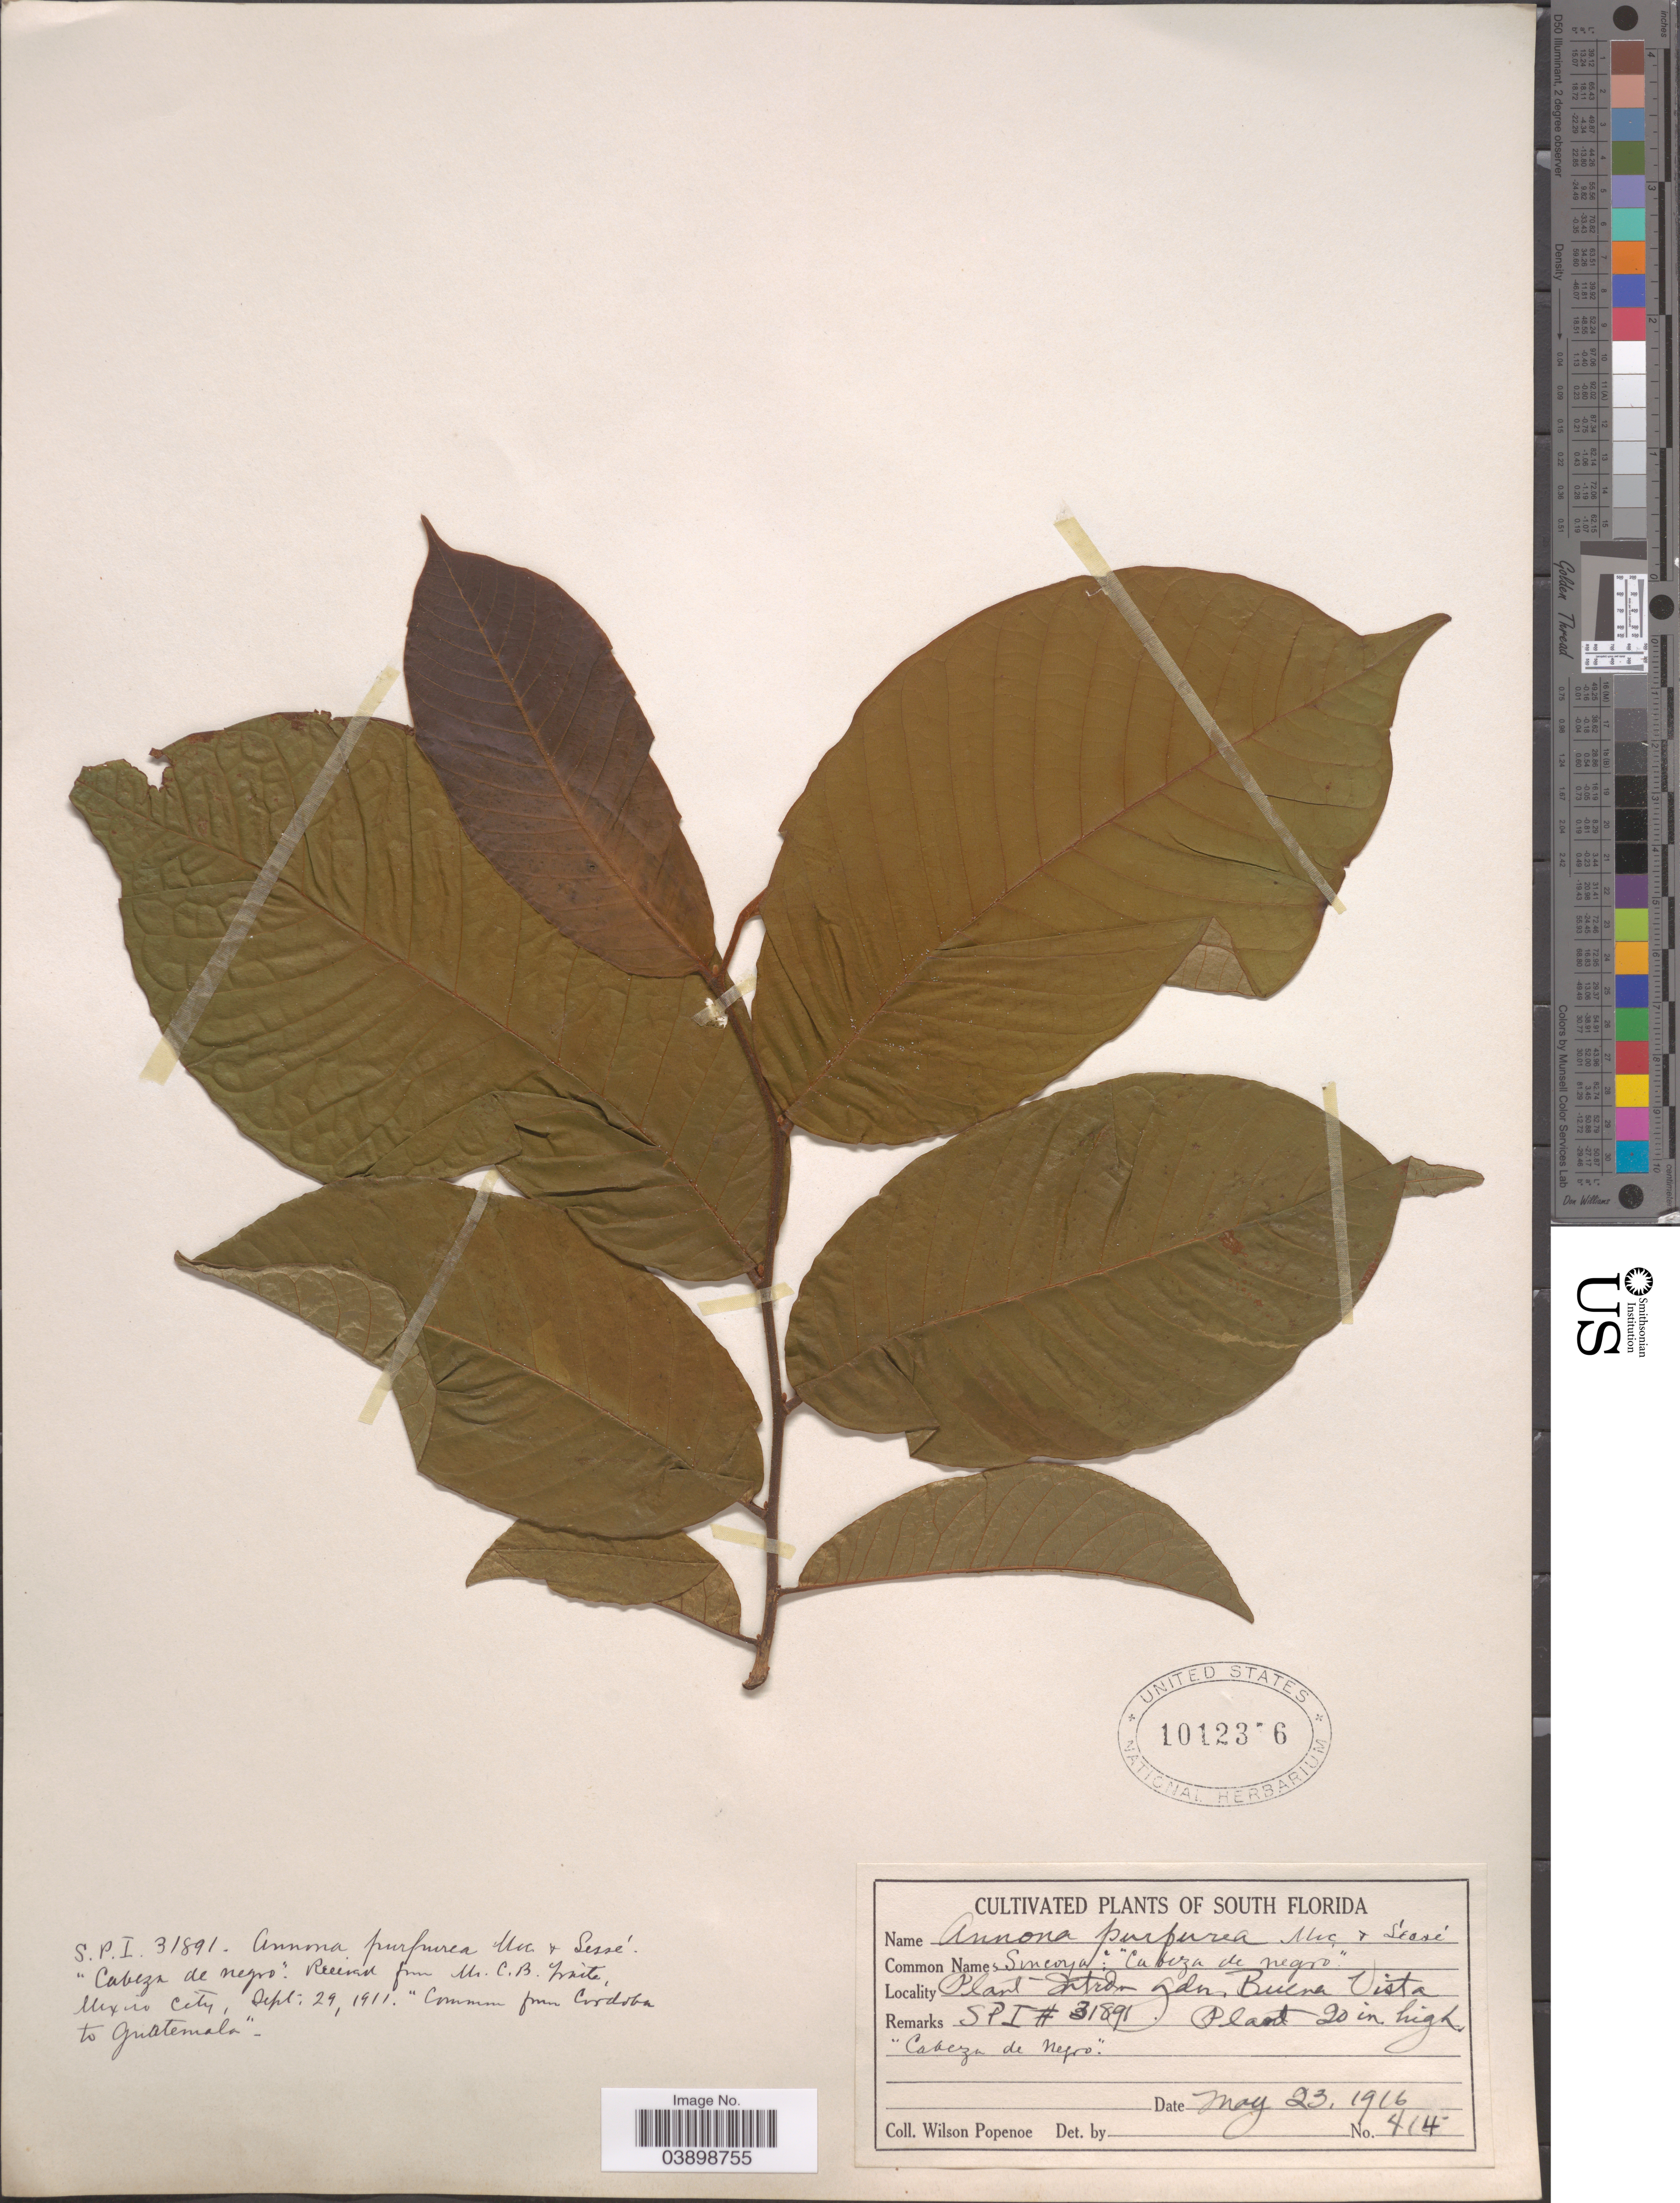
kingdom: Plantae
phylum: Tracheophyta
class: Magnoliopsida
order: Magnoliales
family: Annonaceae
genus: Annona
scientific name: Annona purpurea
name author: Moc. & Sessé ex Dunal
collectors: F. Popenoe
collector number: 414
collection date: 1916-05-23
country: United States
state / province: Florida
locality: South Florida, Buena Vista [unsure placement]